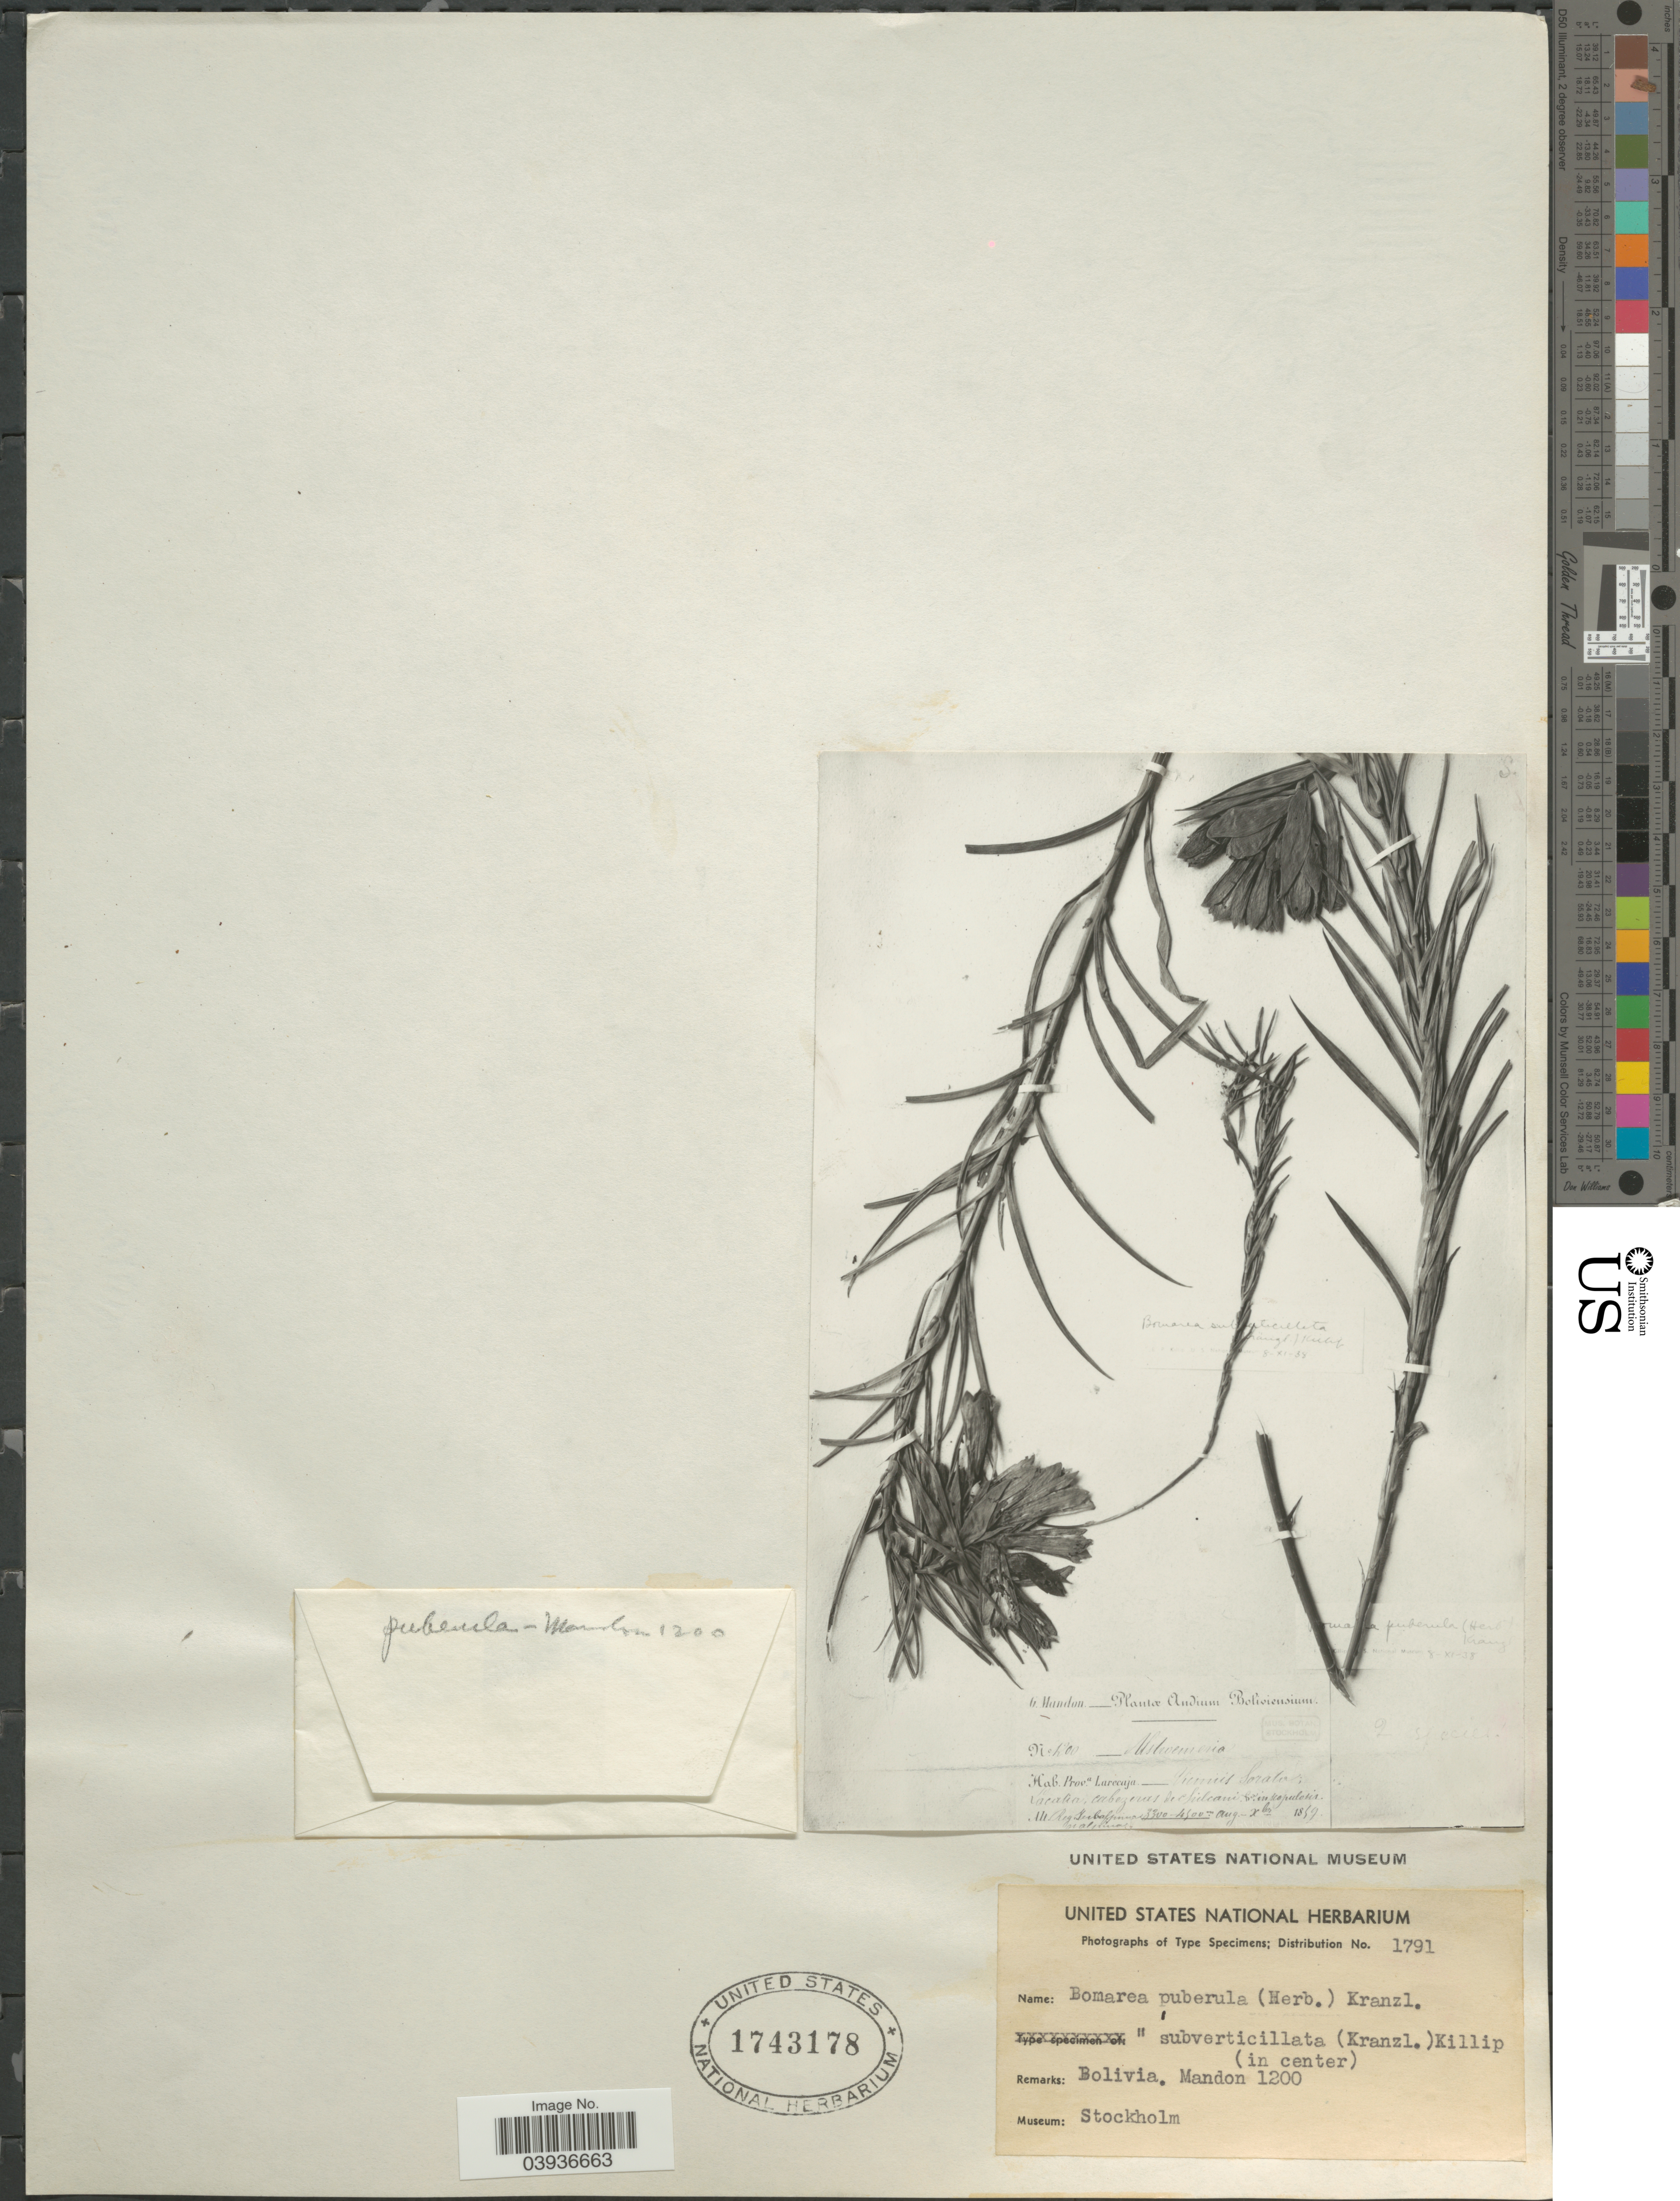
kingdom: Plantae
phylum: Tracheophyta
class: Liliopsida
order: Liliales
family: Alstroemeriaceae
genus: Bomarea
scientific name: Bomarea dulcis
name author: (Hook.) Beauverd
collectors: G. Mandon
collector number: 1200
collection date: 1859-08/1859-12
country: Bolivia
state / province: La Páz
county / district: Larecaja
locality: Prov.a Larecaja- Viciniis Sorata. Lacatia, cabezenas de Chilcani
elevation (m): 3300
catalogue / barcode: US 1743178